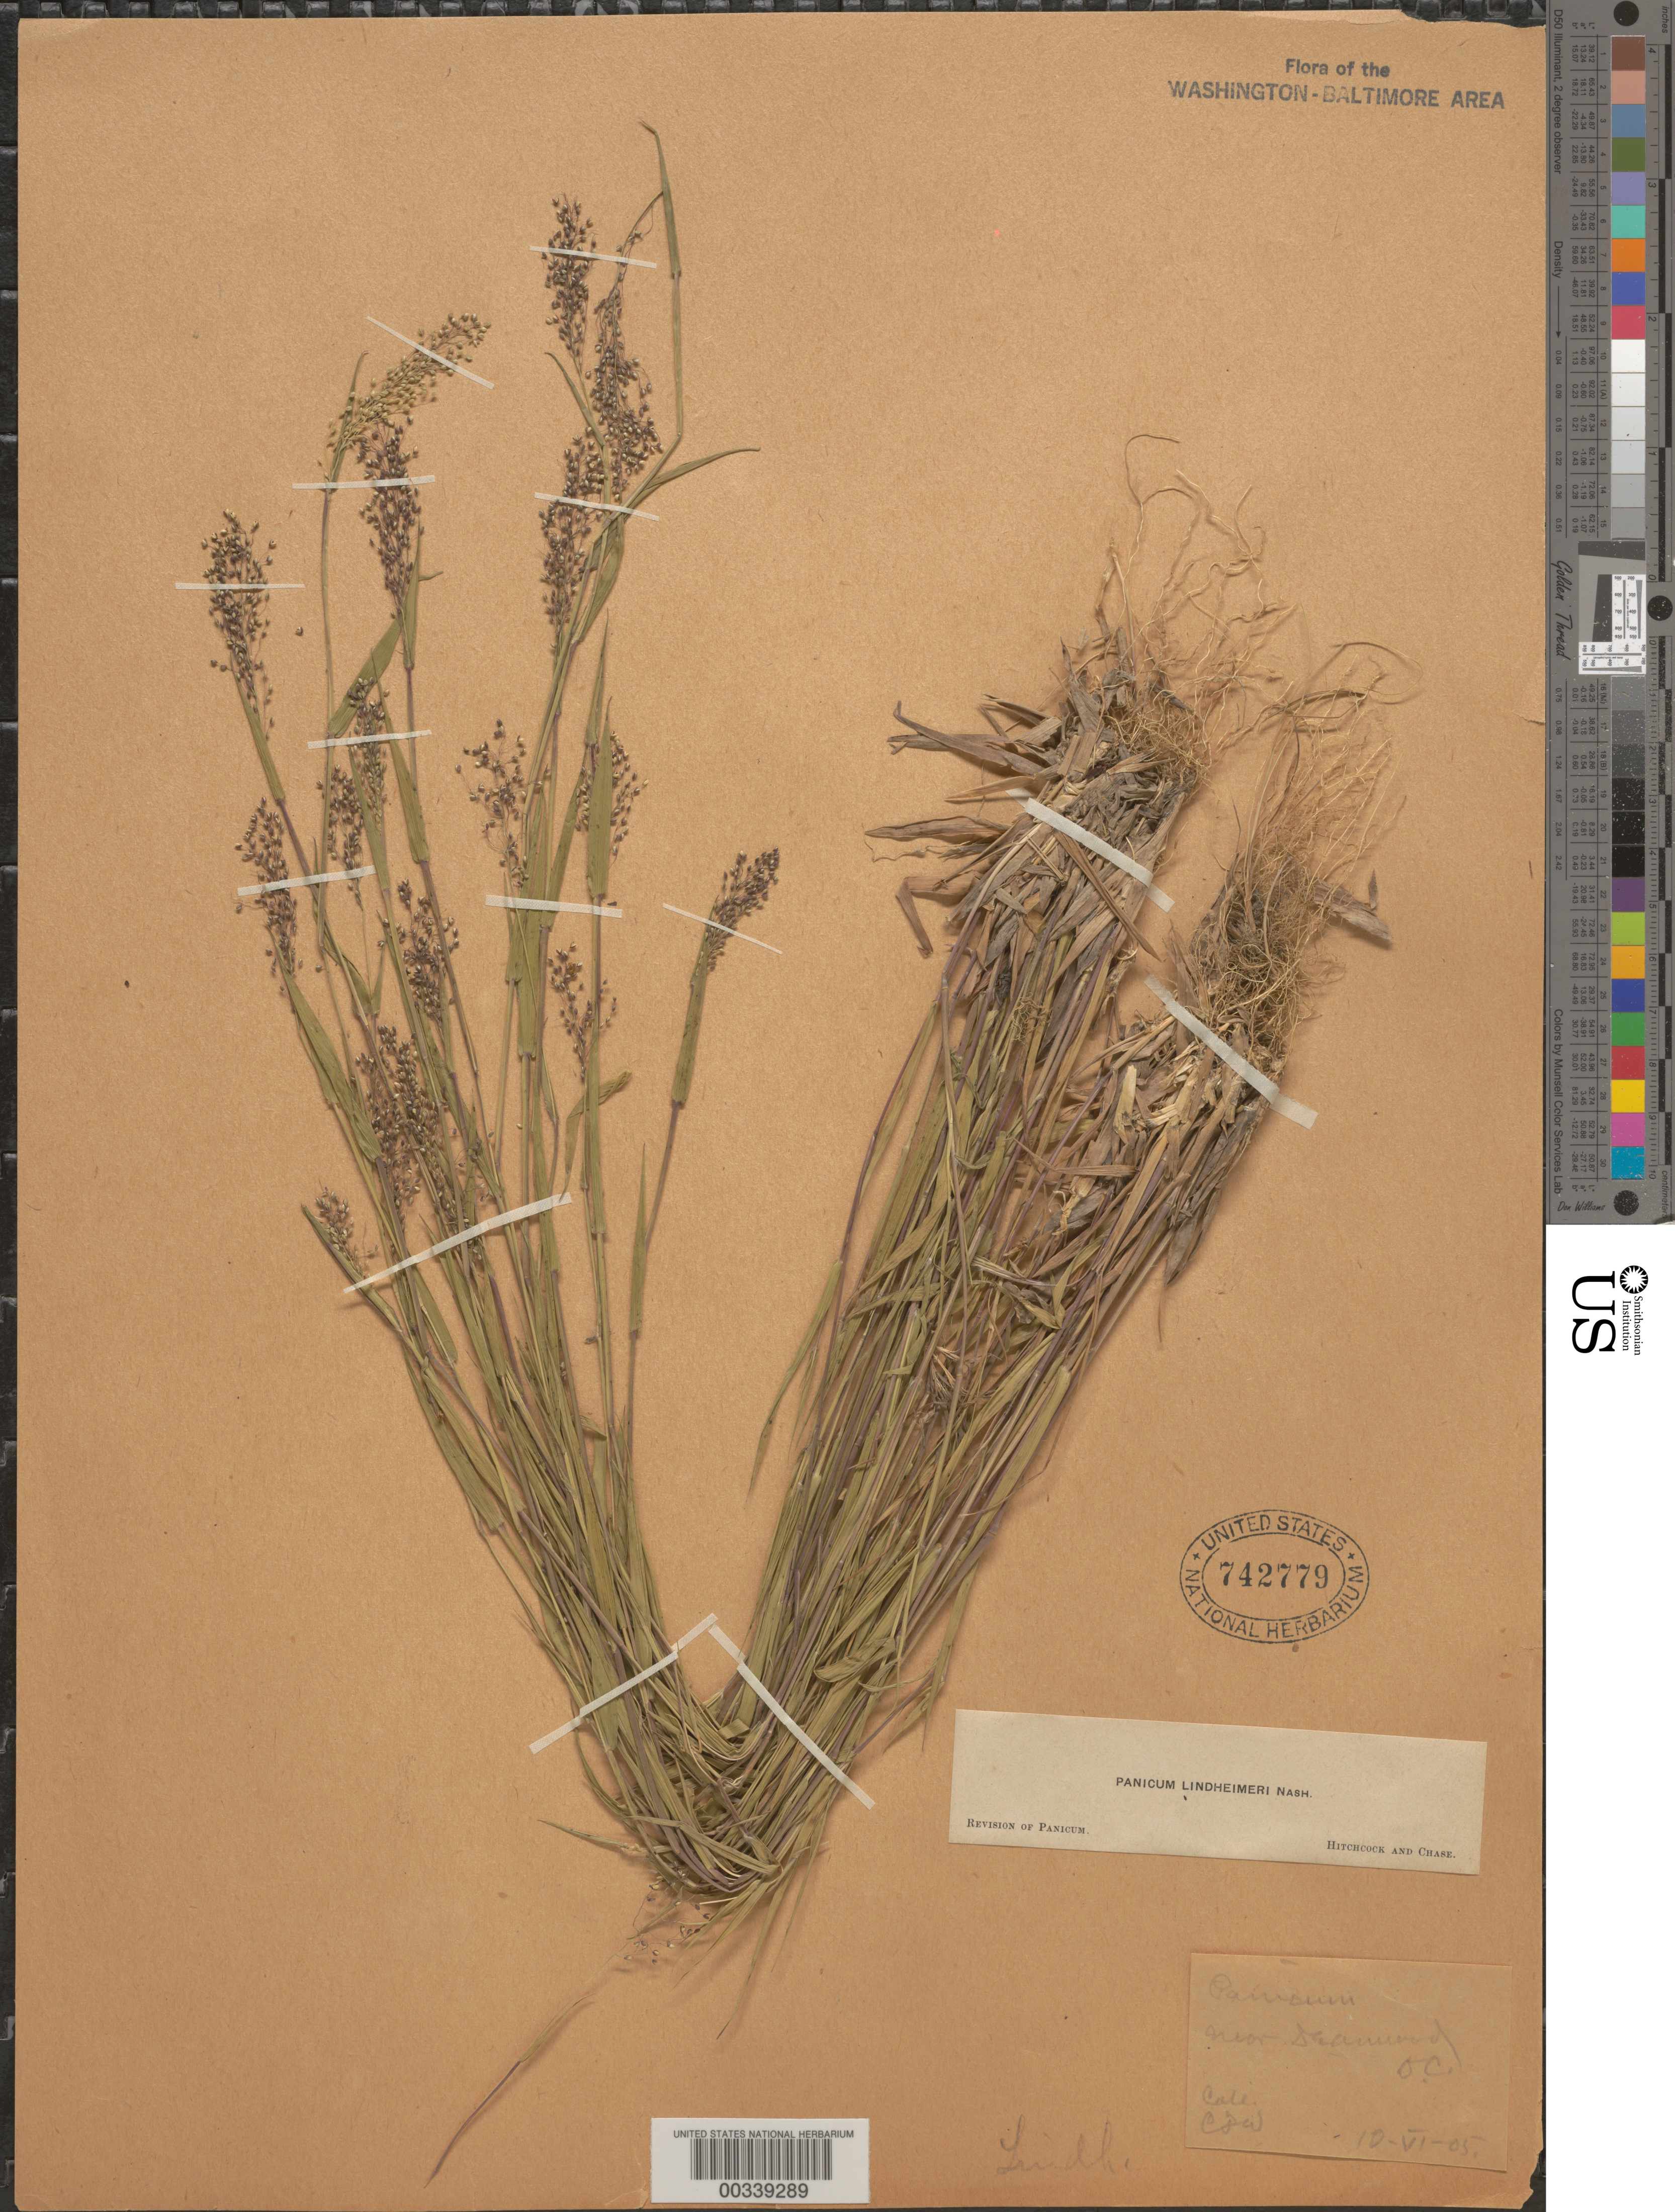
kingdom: Plantae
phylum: Tracheophyta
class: Liliopsida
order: Poales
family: Poaceae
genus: Dichanthelium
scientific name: Dichanthelium acuminatum var. lindheimeri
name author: (Nash) Gould & C.A. Clark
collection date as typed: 10 Jun 1905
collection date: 1905-06-10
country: United States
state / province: District of Columbia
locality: Deanwood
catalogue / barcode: US 742779